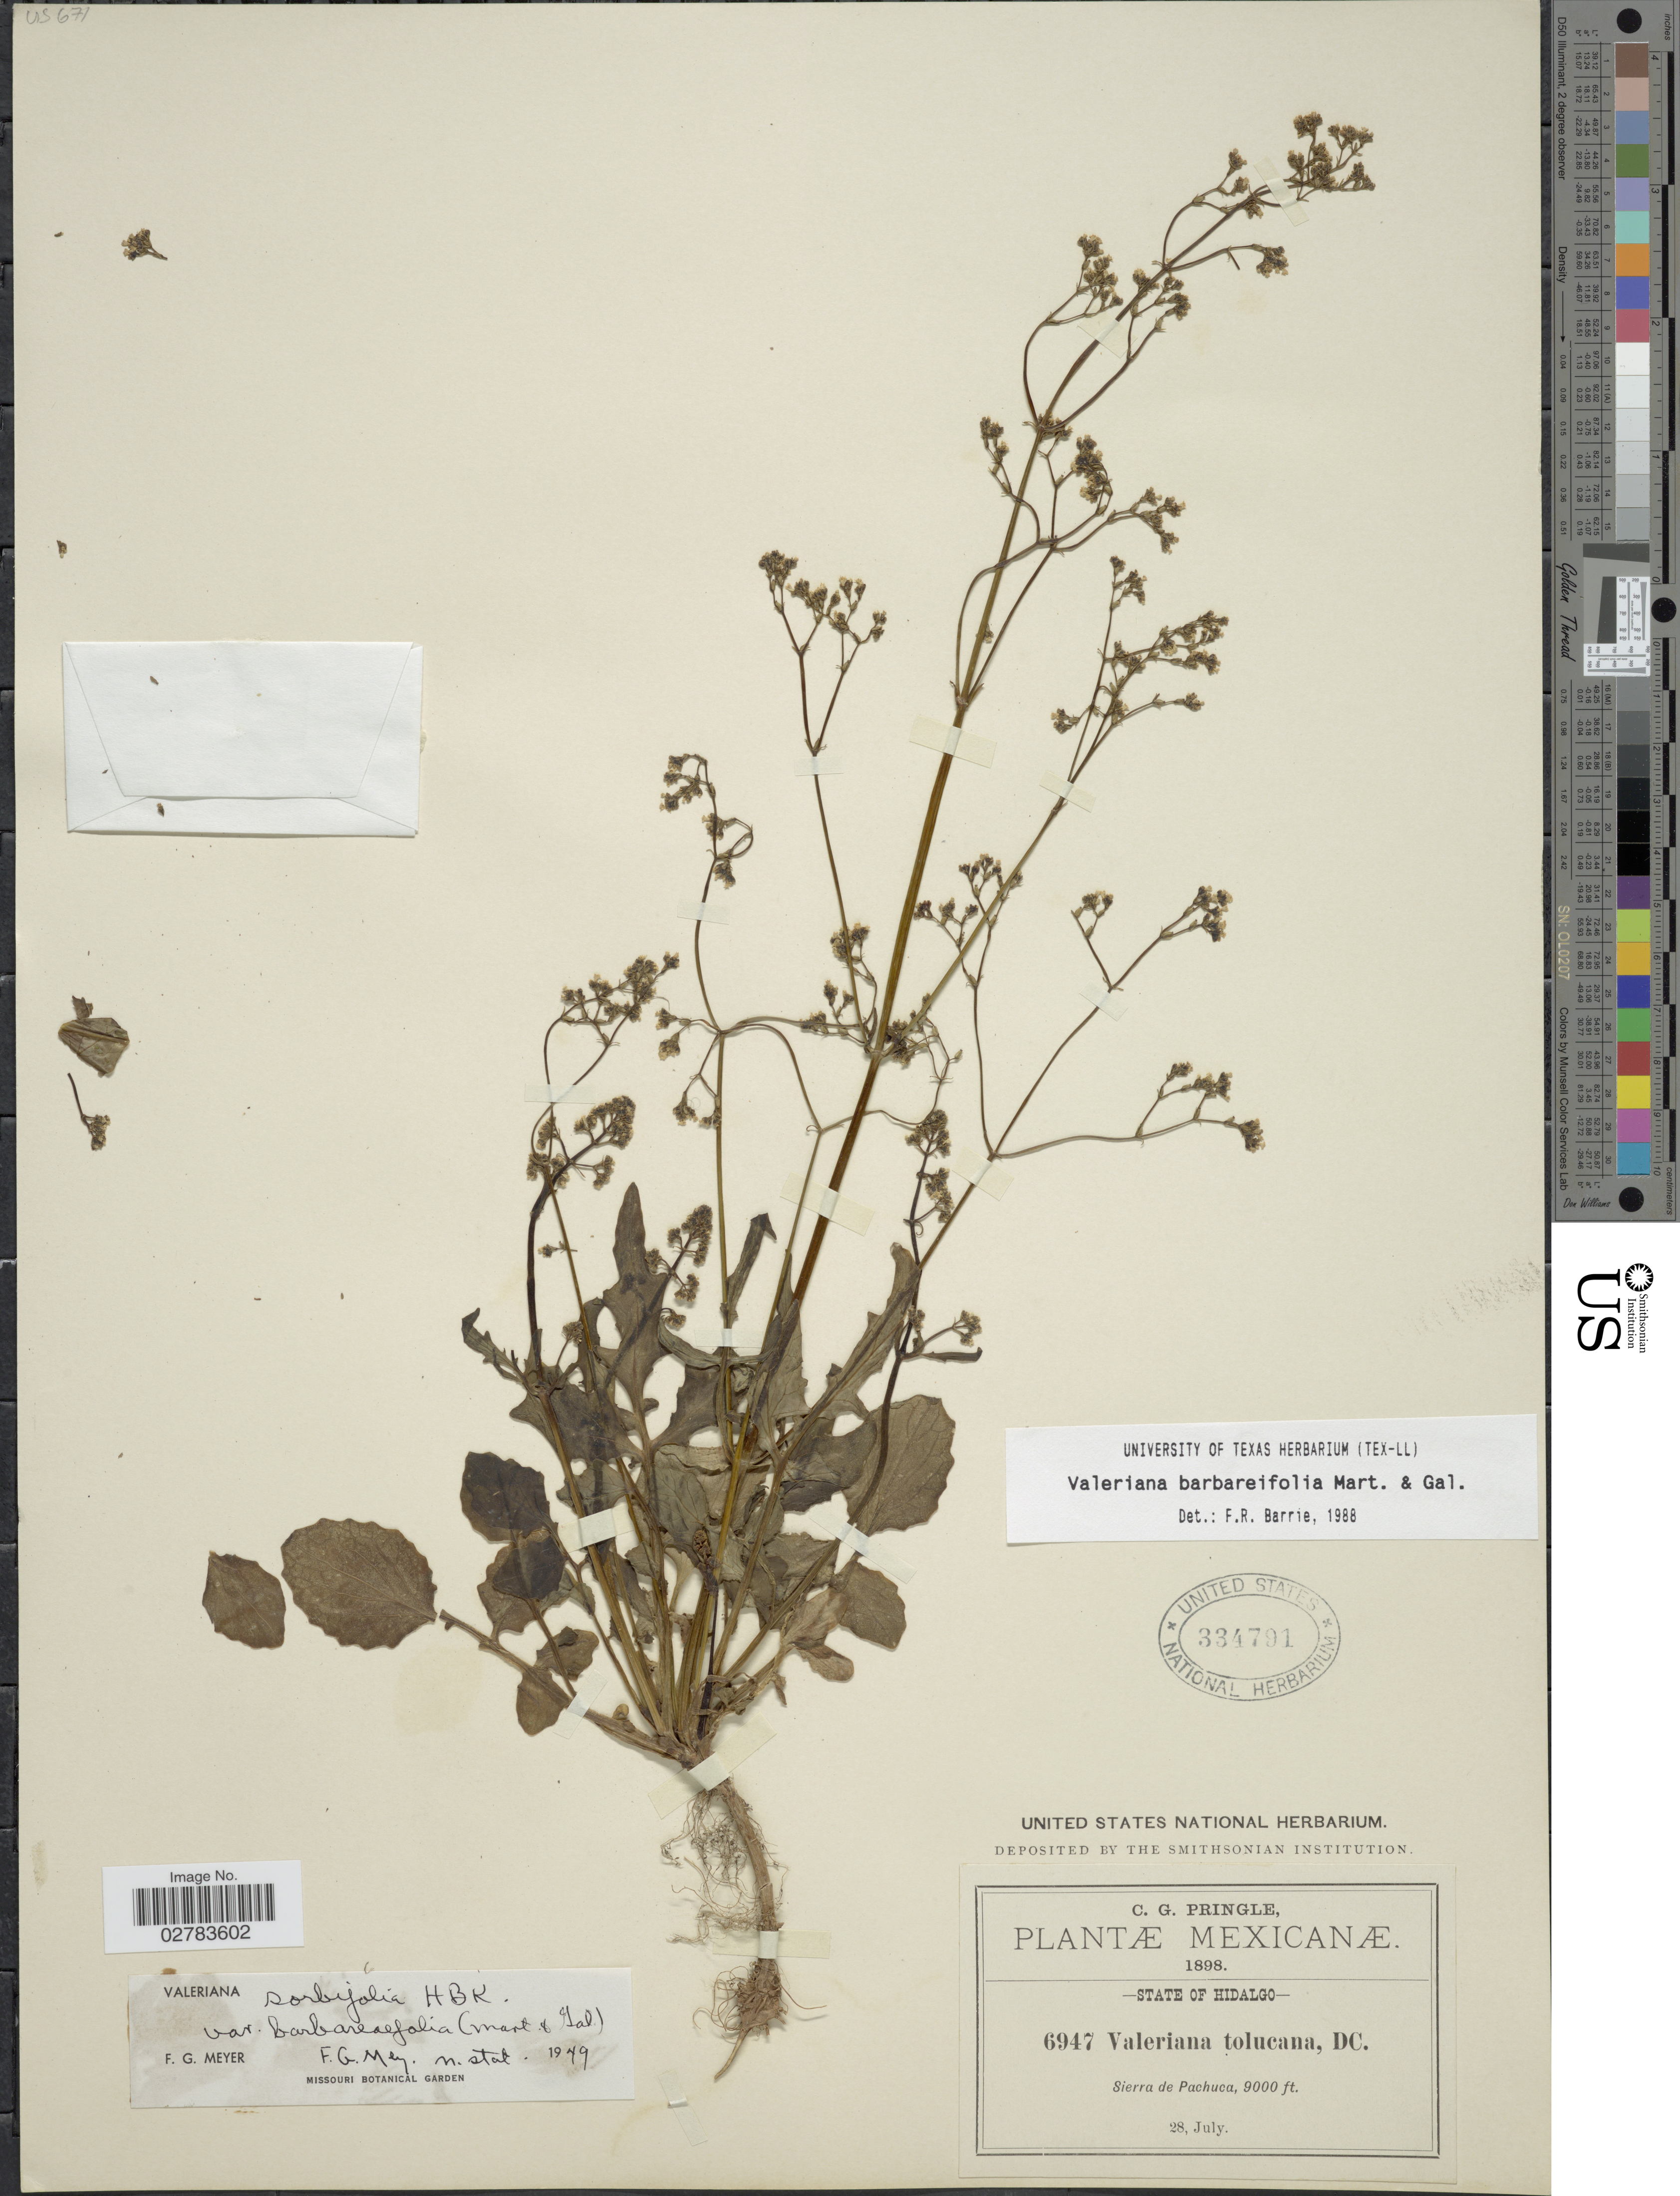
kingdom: Plantae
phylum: Tracheophyta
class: Magnoliopsida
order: Dipsacales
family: Caprifoliaceae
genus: Valeriana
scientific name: Valeriana barbareifolia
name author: M. Martens & Galeotti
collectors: C. G. Pringle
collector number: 6947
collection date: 1898-07-28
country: Mexico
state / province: Hidalgo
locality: Sierra de Pachuca.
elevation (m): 2743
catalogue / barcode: US 334791